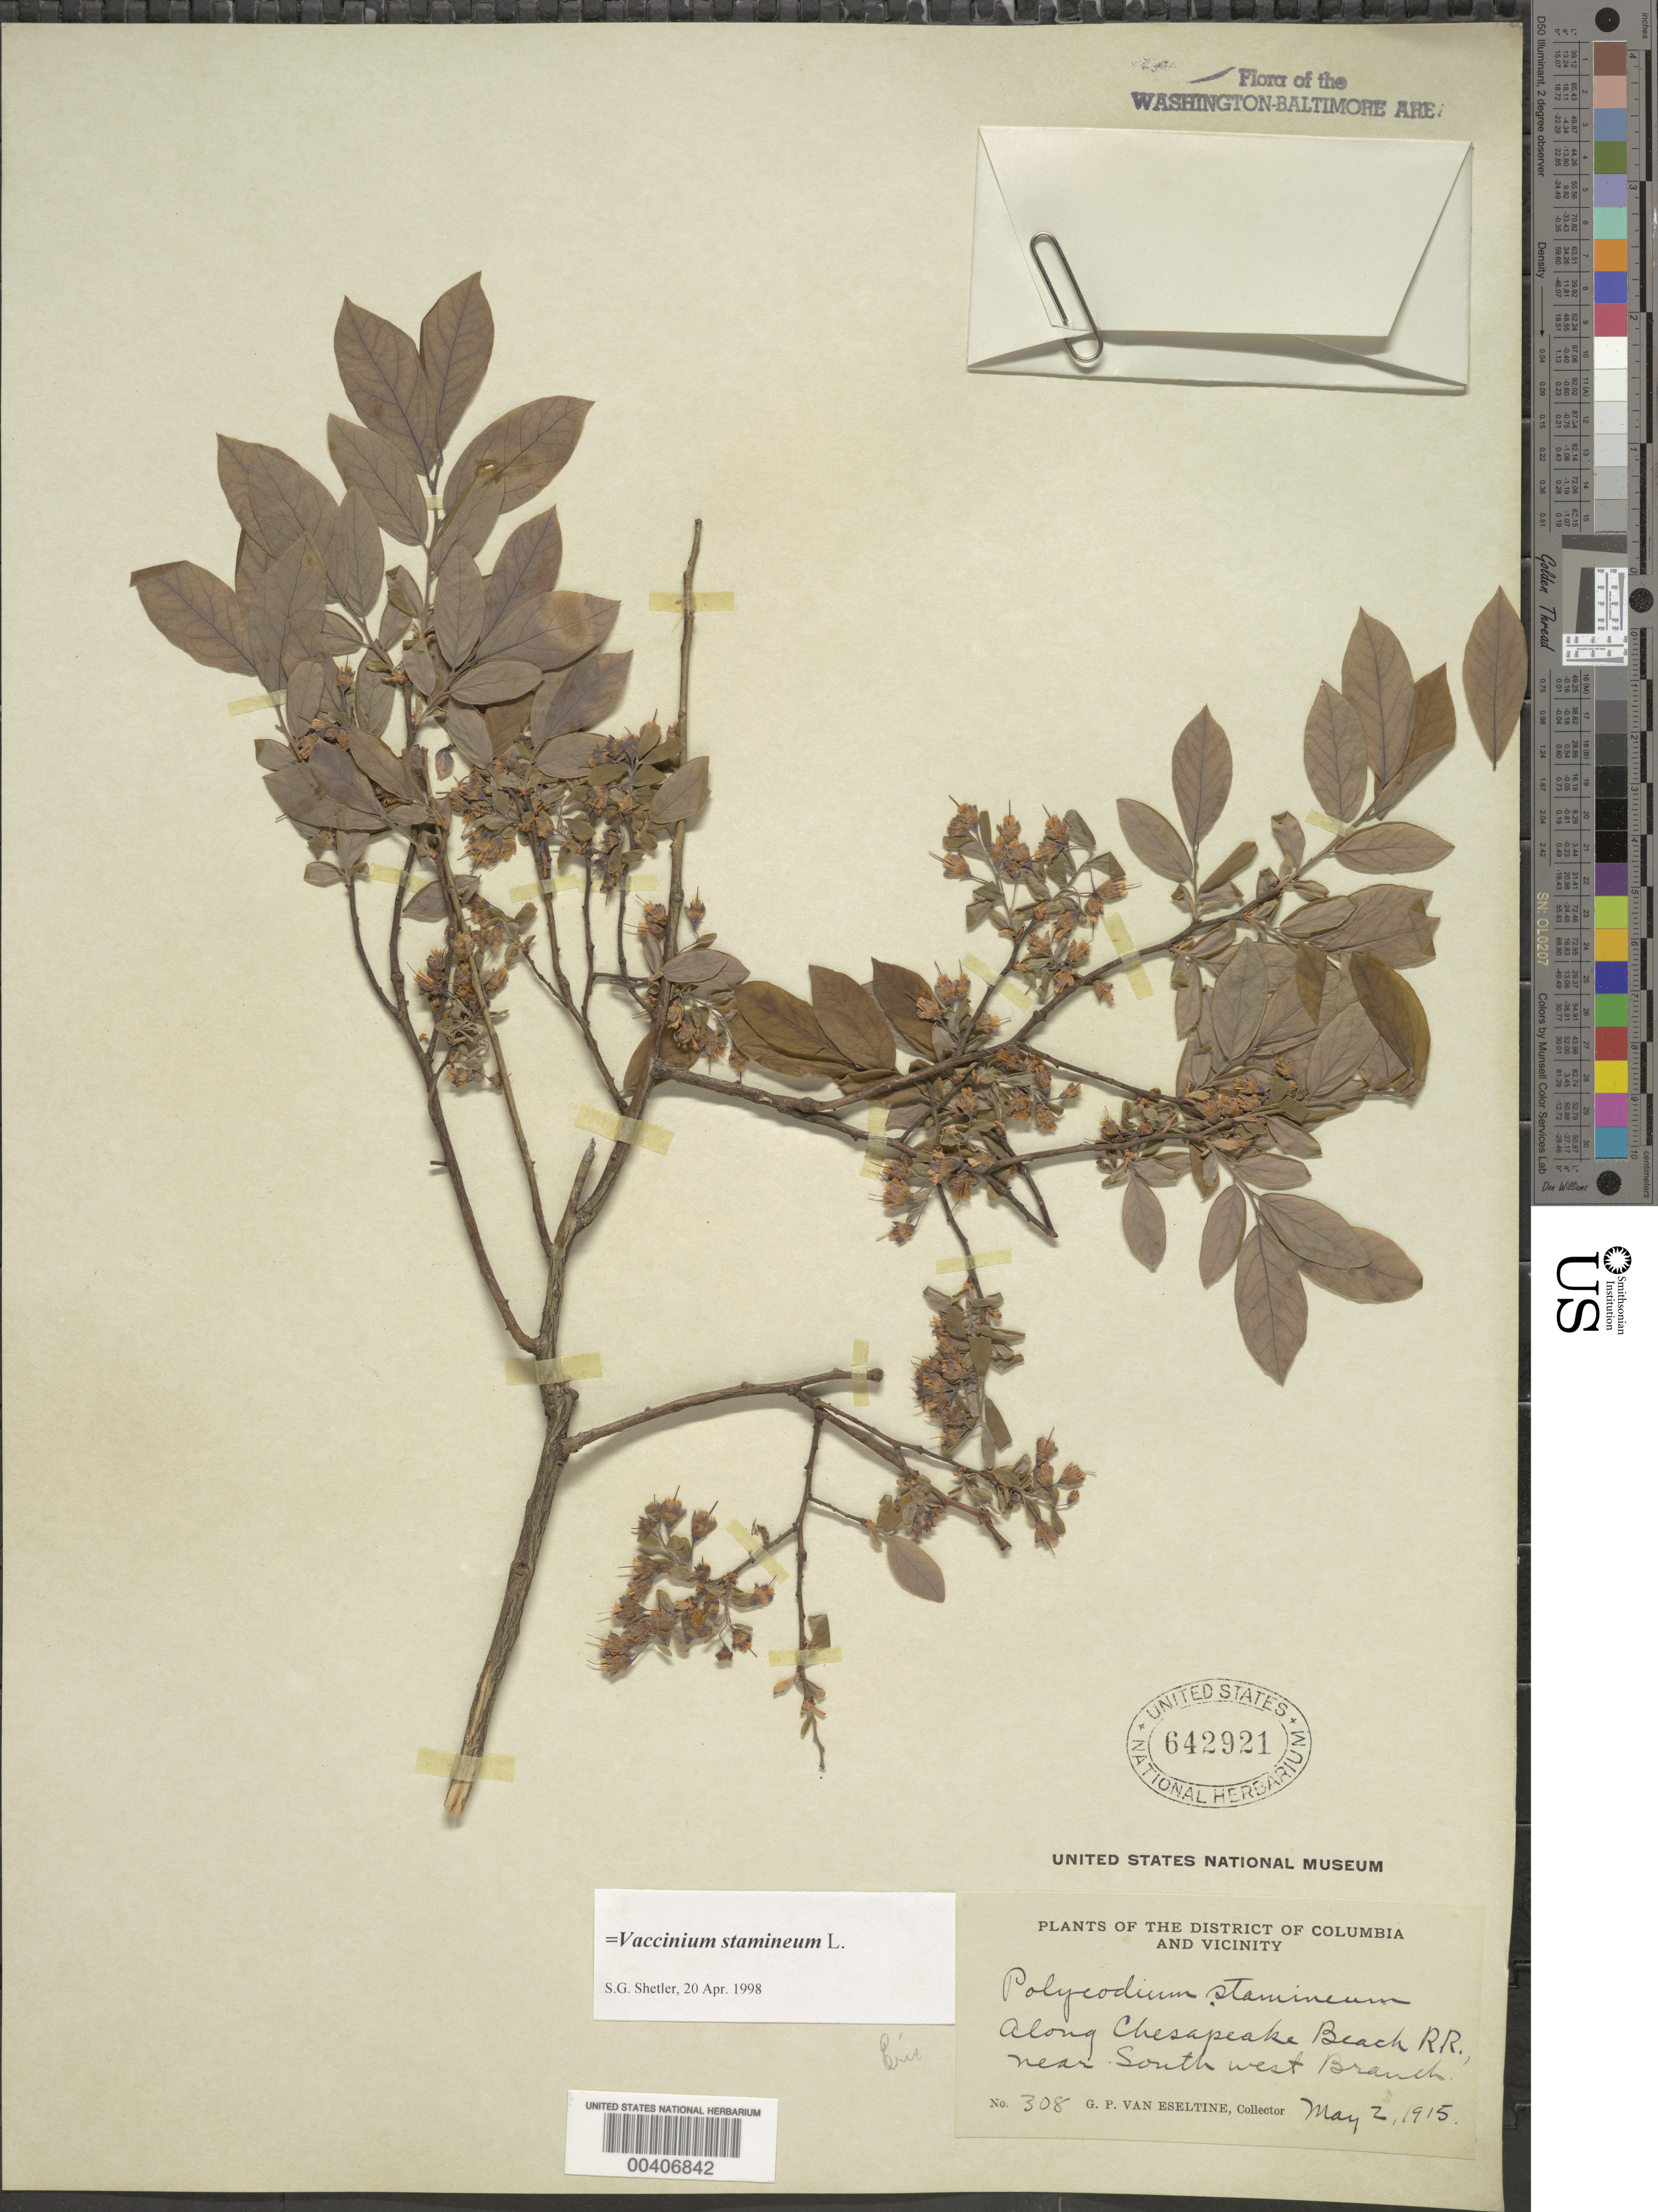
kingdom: Plantae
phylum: Tracheophyta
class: Magnoliopsida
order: Ericales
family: Ericaceae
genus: Vaccinium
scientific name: Vaccinium stamineum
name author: L.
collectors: G. P. Van Eseltine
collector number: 308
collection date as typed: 02 May 1915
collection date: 1915-05-02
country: United States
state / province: Maryland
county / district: Calvert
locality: Chesapeake Beach Railroad near Southwest Branch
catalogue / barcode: US 642921